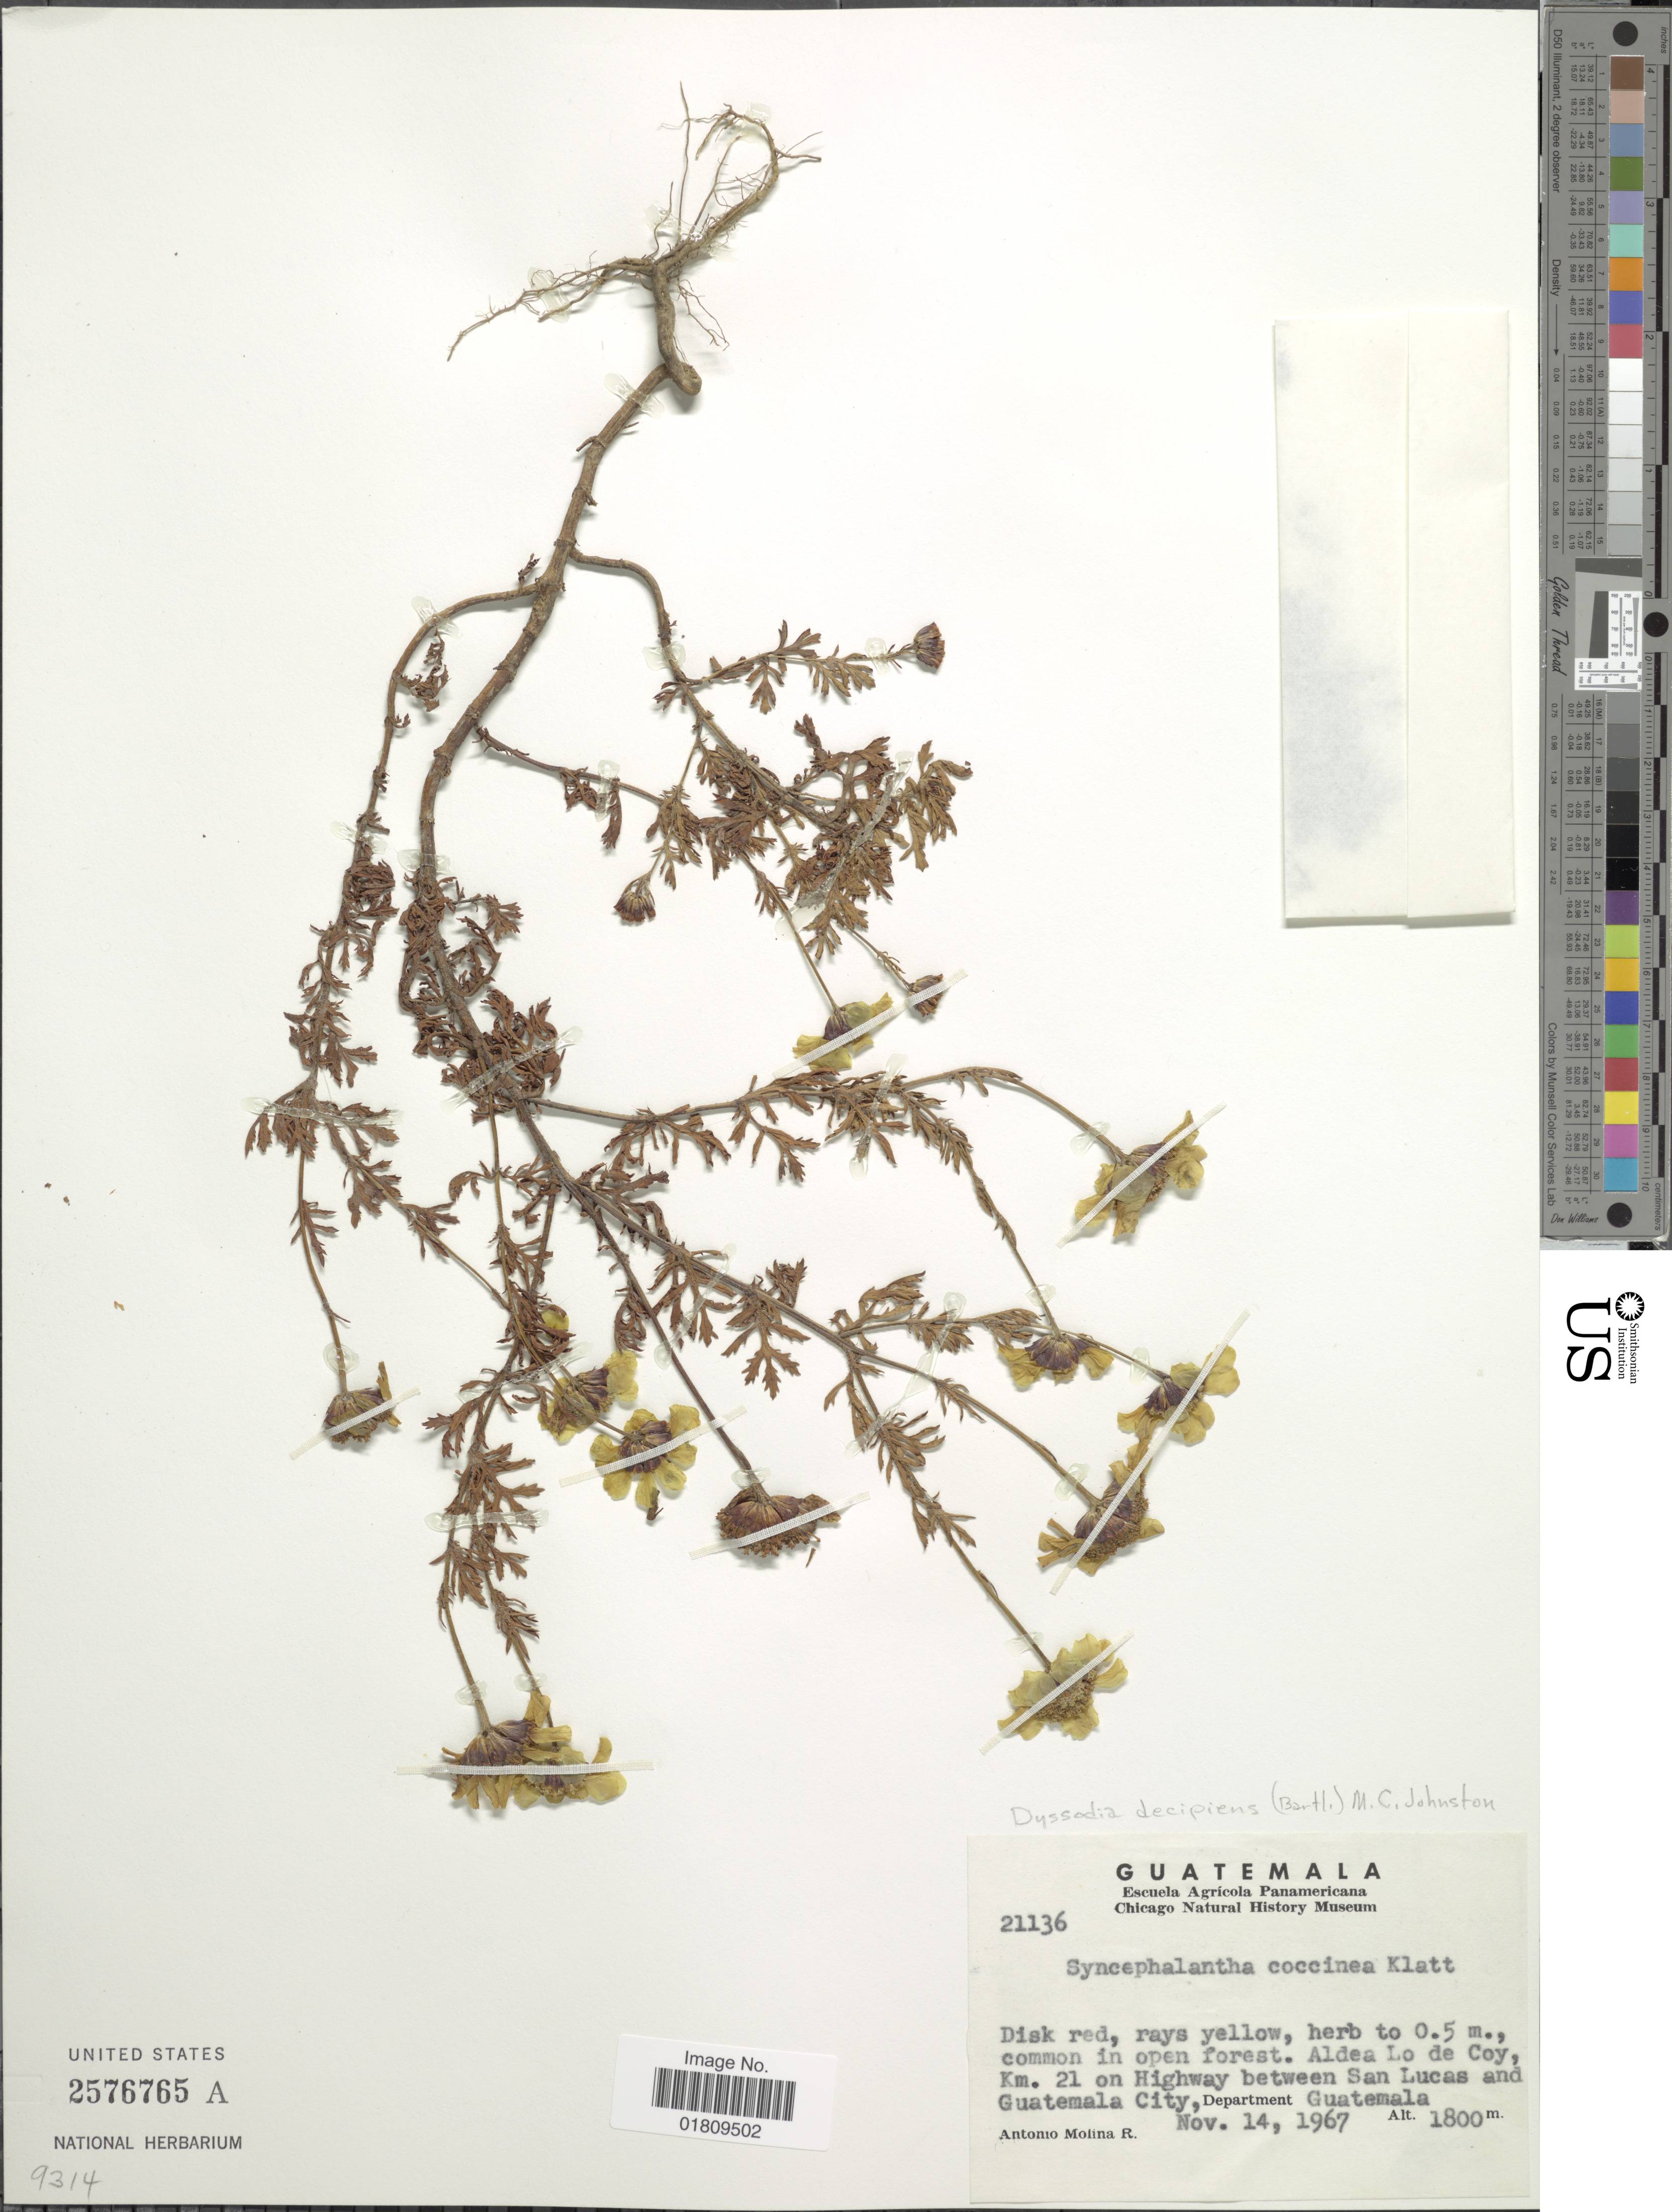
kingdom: Plantae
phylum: Tracheophyta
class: Magnoliopsida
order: Asterales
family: Asteraceae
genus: Dyssodia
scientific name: Dyssodia decipiens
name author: (Bartl.) M.C. Johnst. ex M.C. Johnst. & B.L. Turner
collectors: A. Molina R.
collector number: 21136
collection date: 1967-11-14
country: Guatemala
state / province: Guatemala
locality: Common in open forest, Aldea Lo de Coy, Km. 21 on Highway between San Lucas and Guatemala City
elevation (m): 1800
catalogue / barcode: US 2576765A